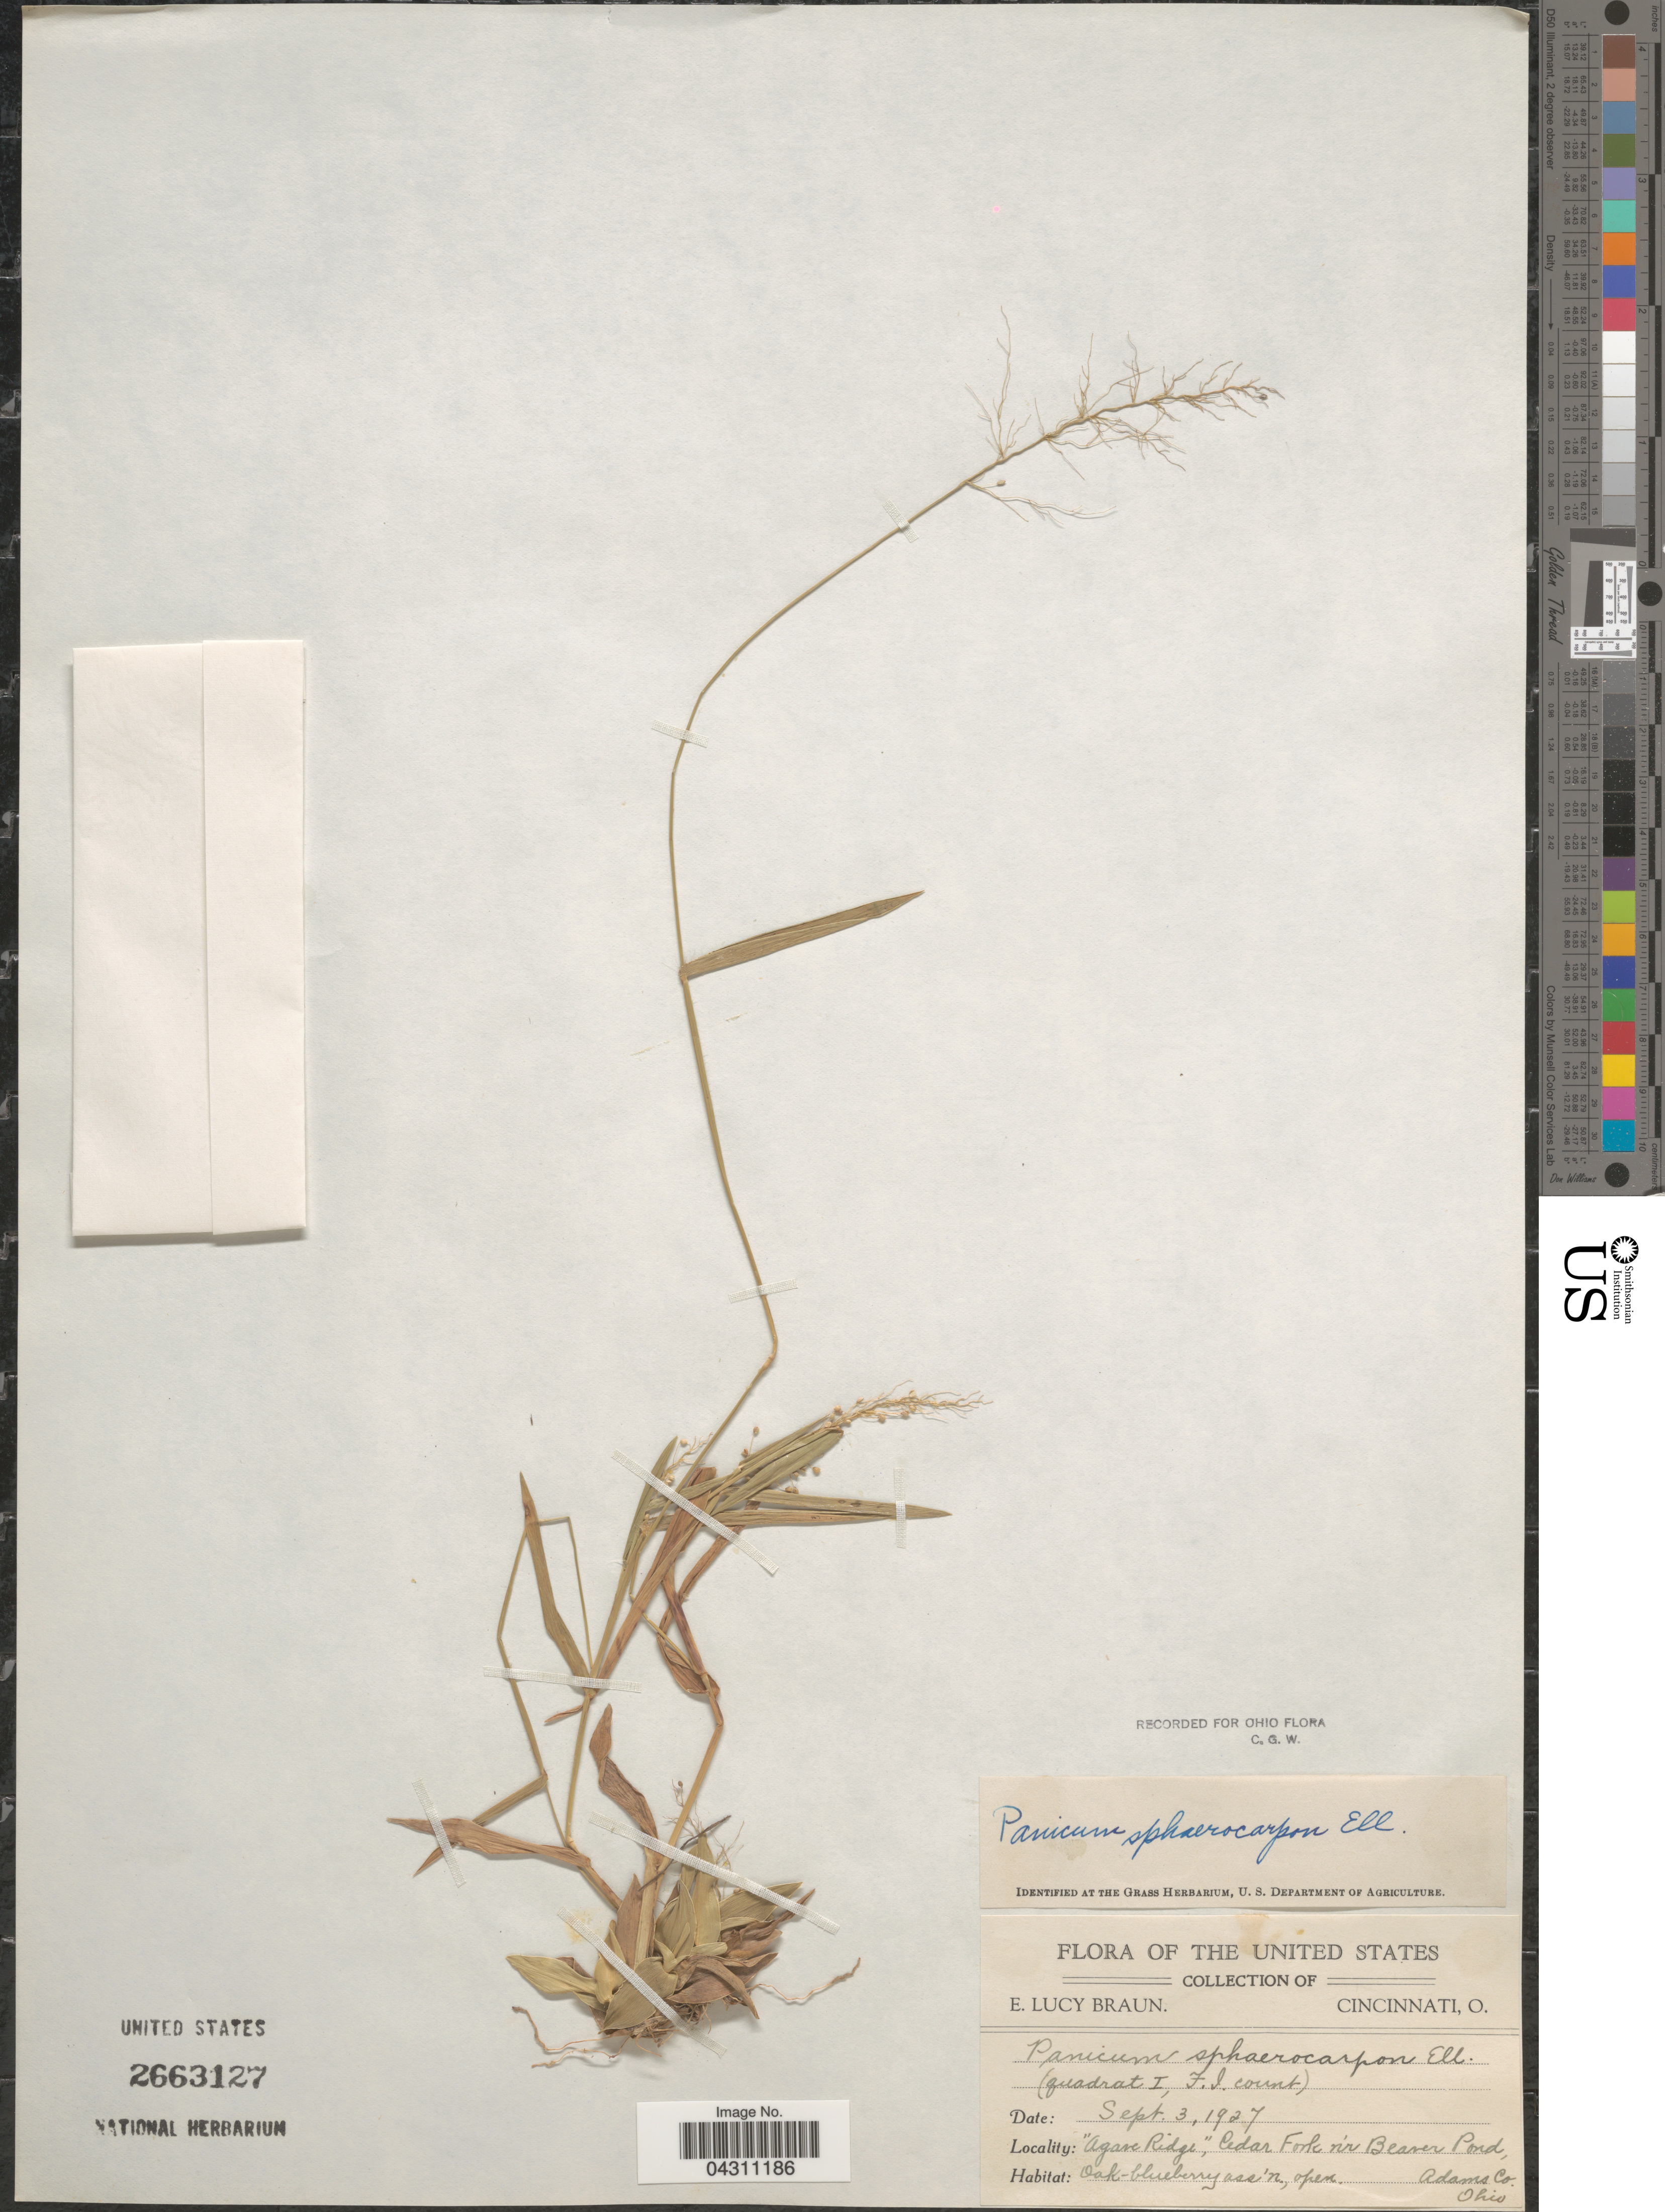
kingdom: Plantae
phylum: Tracheophyta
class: Liliopsida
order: Poales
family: Poaceae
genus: Dichanthelium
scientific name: Dichanthelium sphaerocarpon var. sphaerocarpon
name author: (Elliott) Gould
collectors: E. L. Braun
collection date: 1927-09-03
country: United States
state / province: Ohio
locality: Agave Ridge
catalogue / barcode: US 2663127